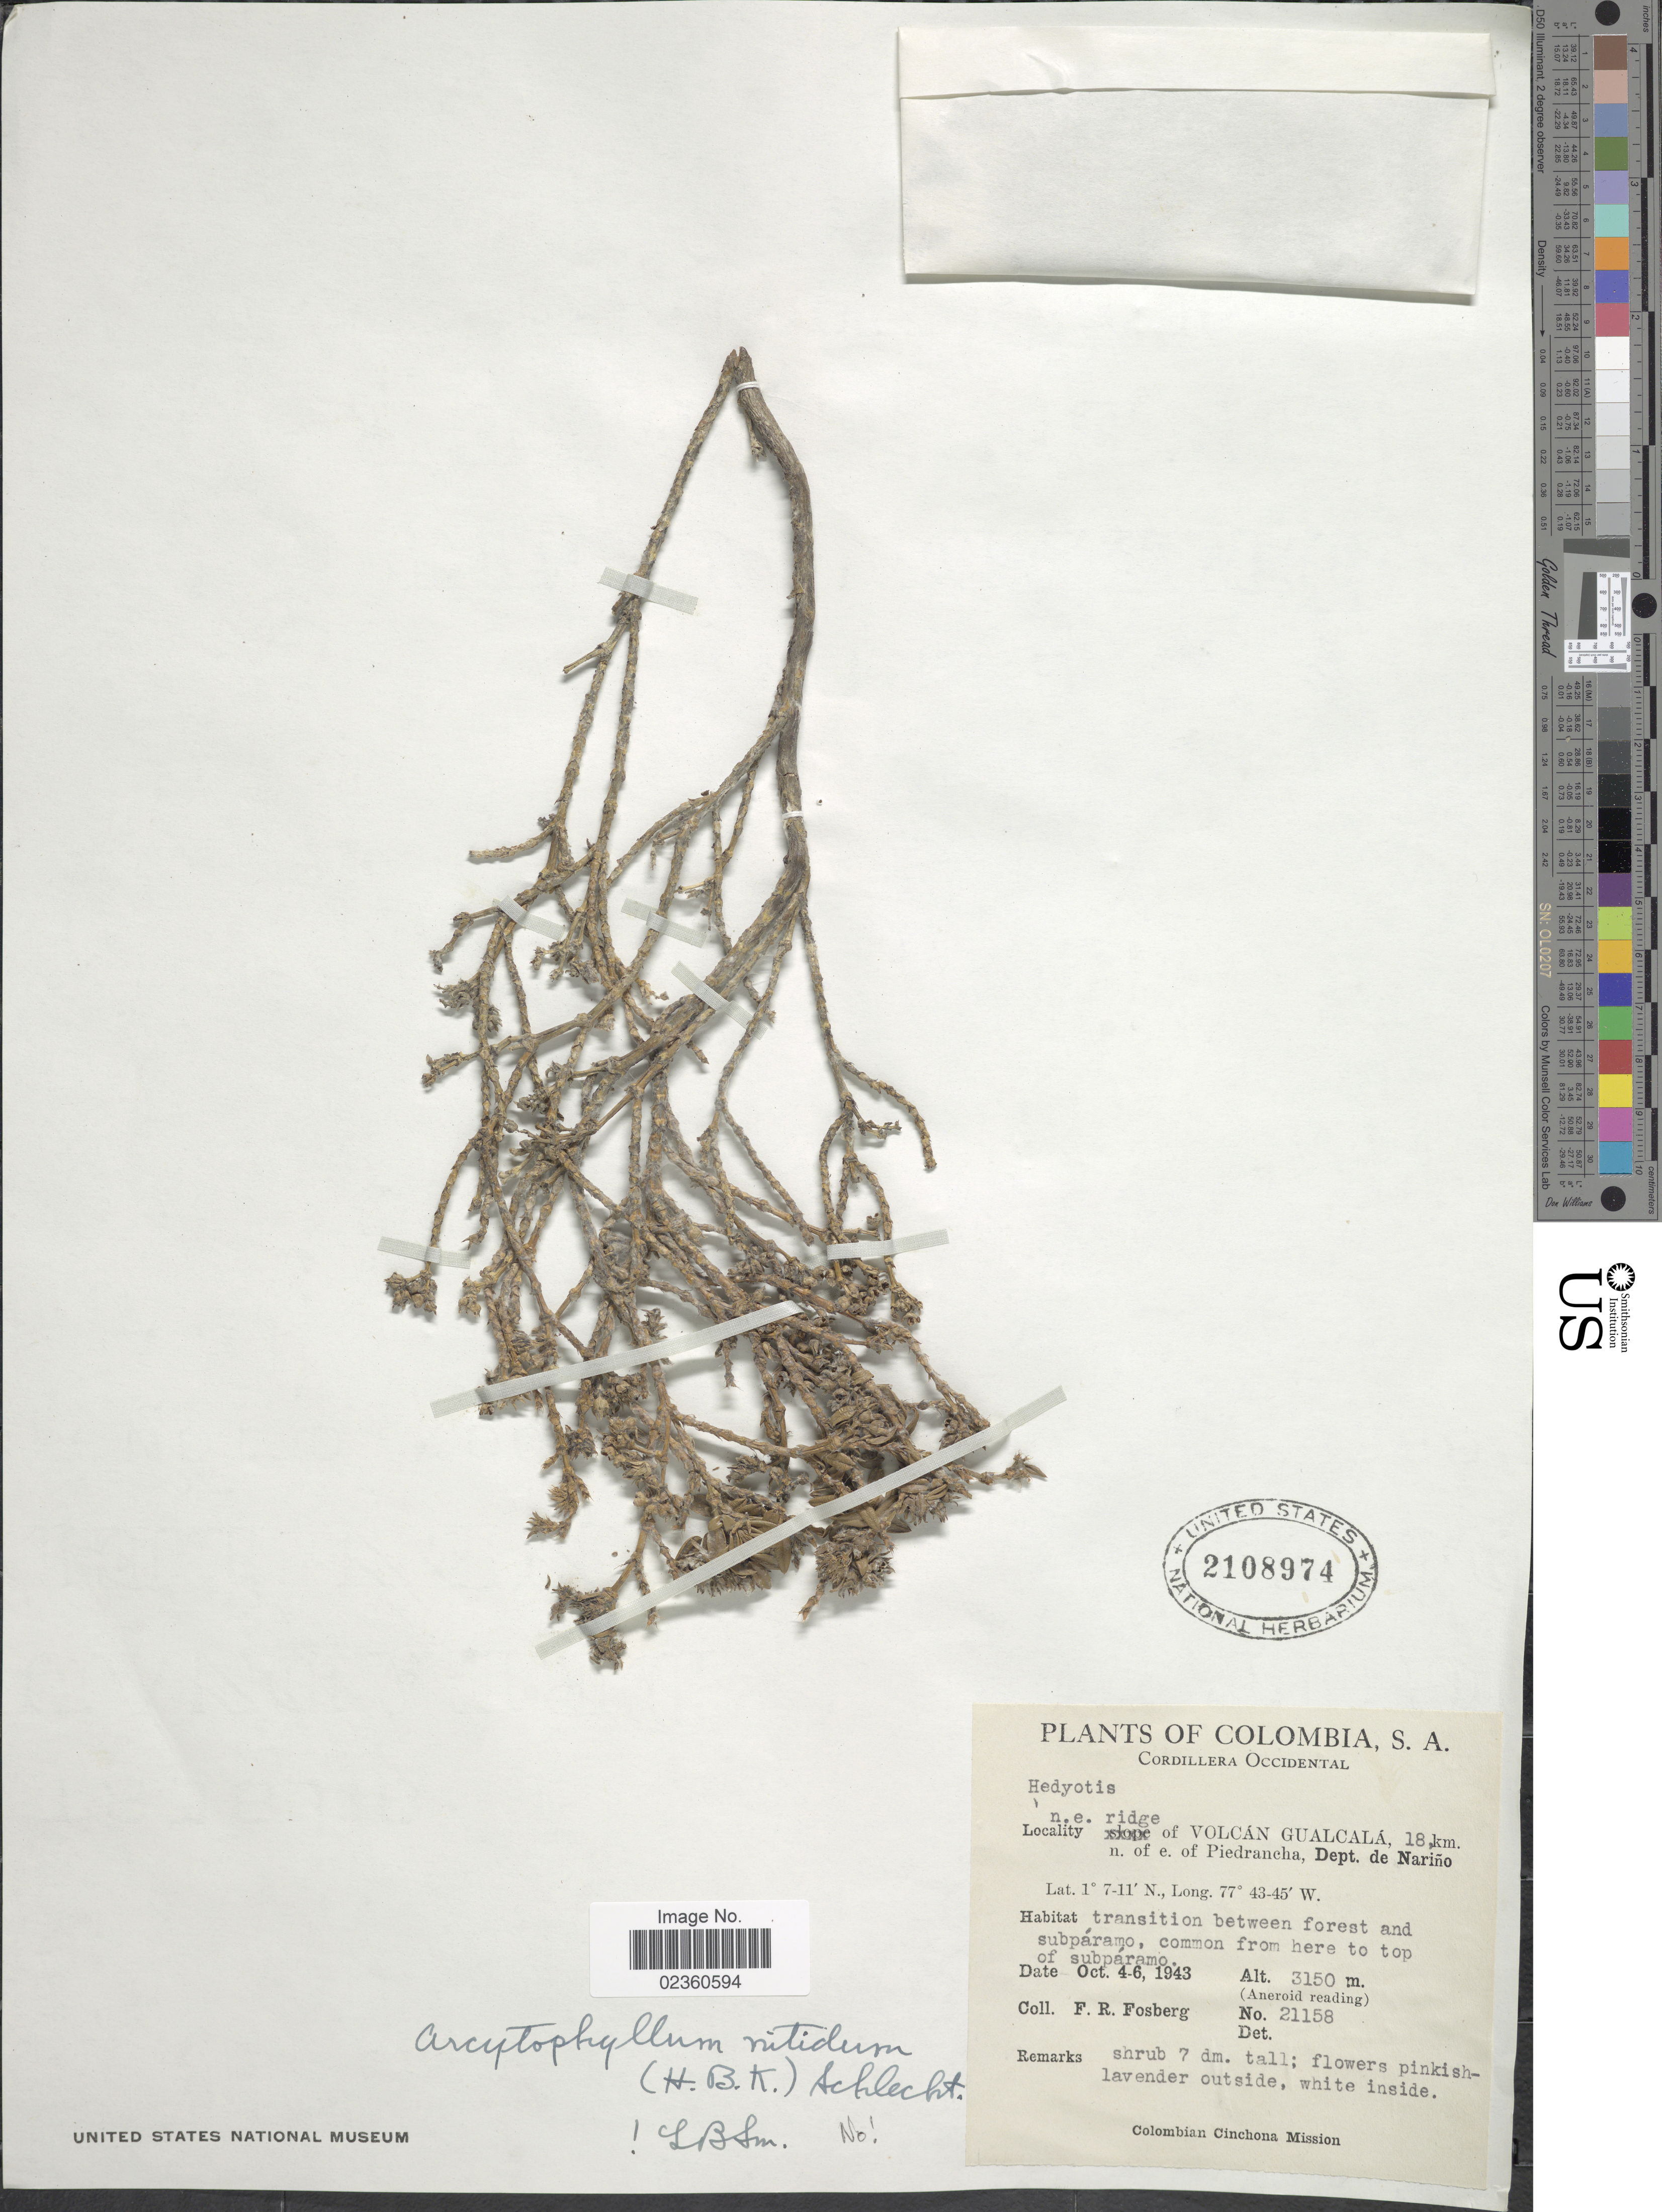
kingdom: Plantae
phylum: Tracheophyta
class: Magnoliopsida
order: Gentianales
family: Rubiaceae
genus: Arcytophyllum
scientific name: Arcytophyllum nitidum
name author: (Kunth) Schltdl.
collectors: F. R. Fosberg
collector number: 21158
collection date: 1943-10-04/1943-10-06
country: Colombia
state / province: Nariño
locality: Cordillera Oriental, n.e. ridge of Volcán Gualcalá, 18 km n. of e. of Piedrancha, Dept. de Nariño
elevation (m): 3150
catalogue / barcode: US 2108974